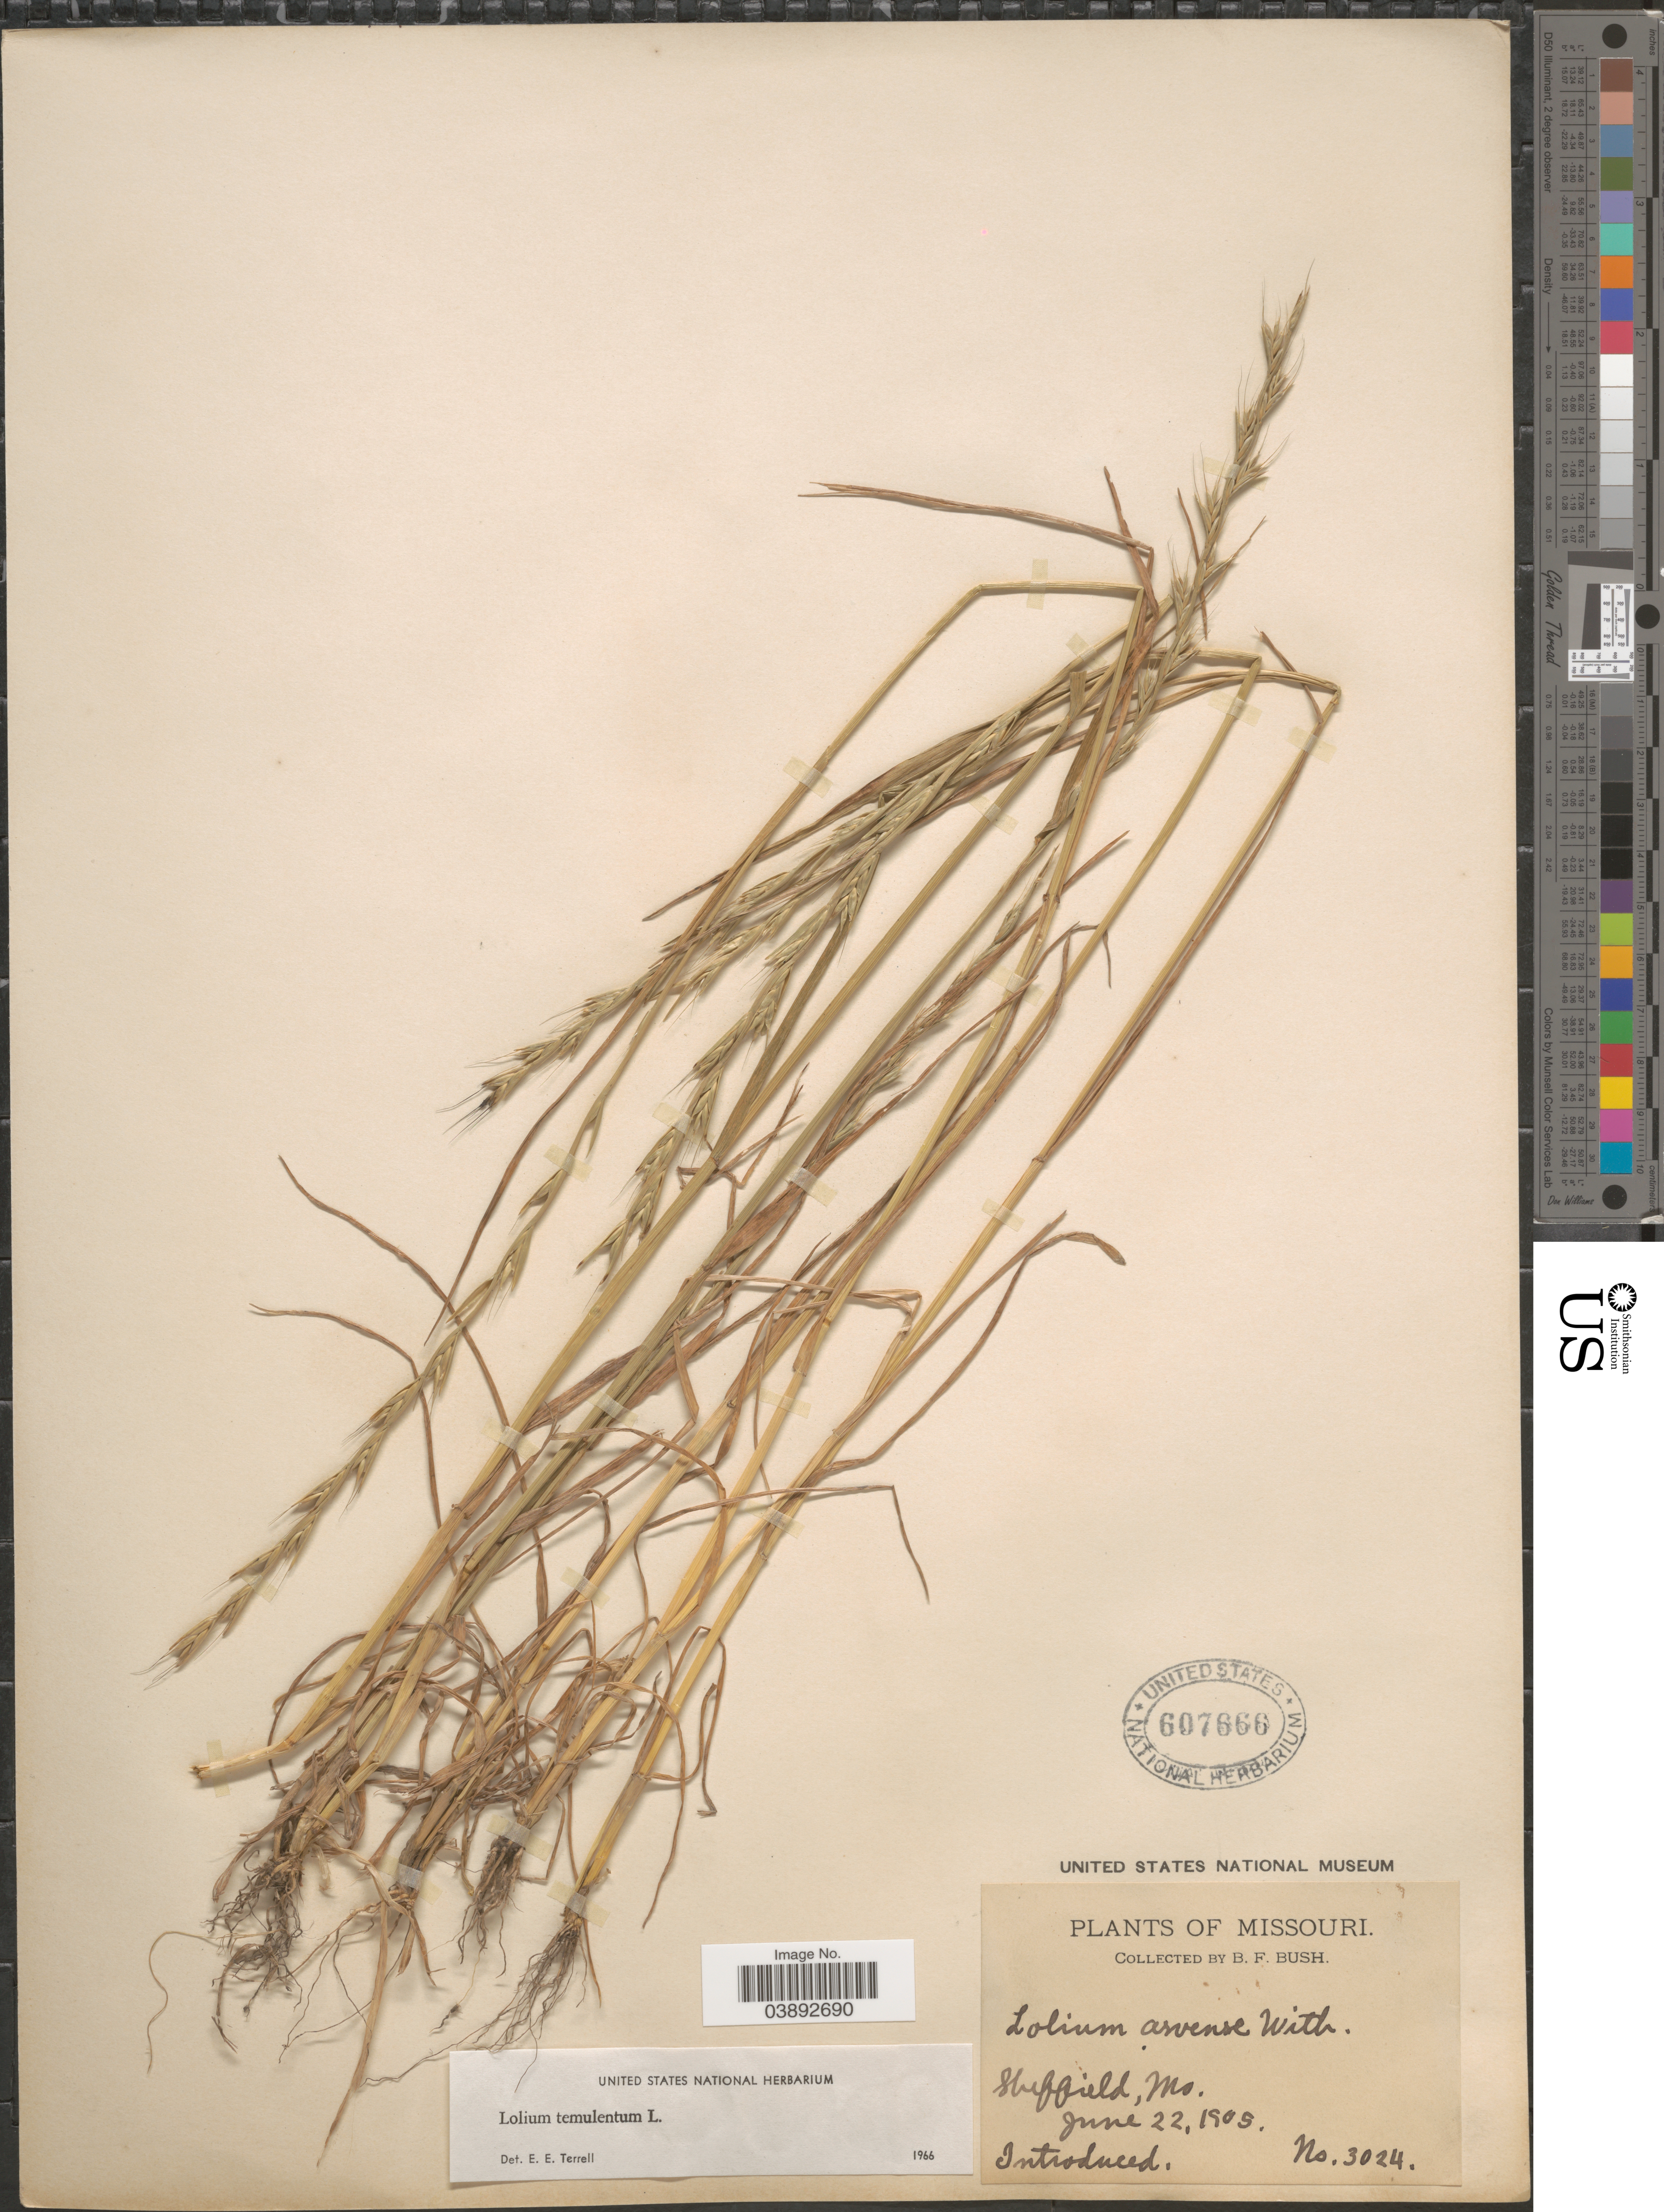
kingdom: Plantae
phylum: Tracheophyta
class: Liliopsida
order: Poales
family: Poaceae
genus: Lolium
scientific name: Lolium temulentum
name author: L.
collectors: B. F. Bush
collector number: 3024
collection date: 1905-06-22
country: United States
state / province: Missouri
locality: Sheffield.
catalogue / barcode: US 607666